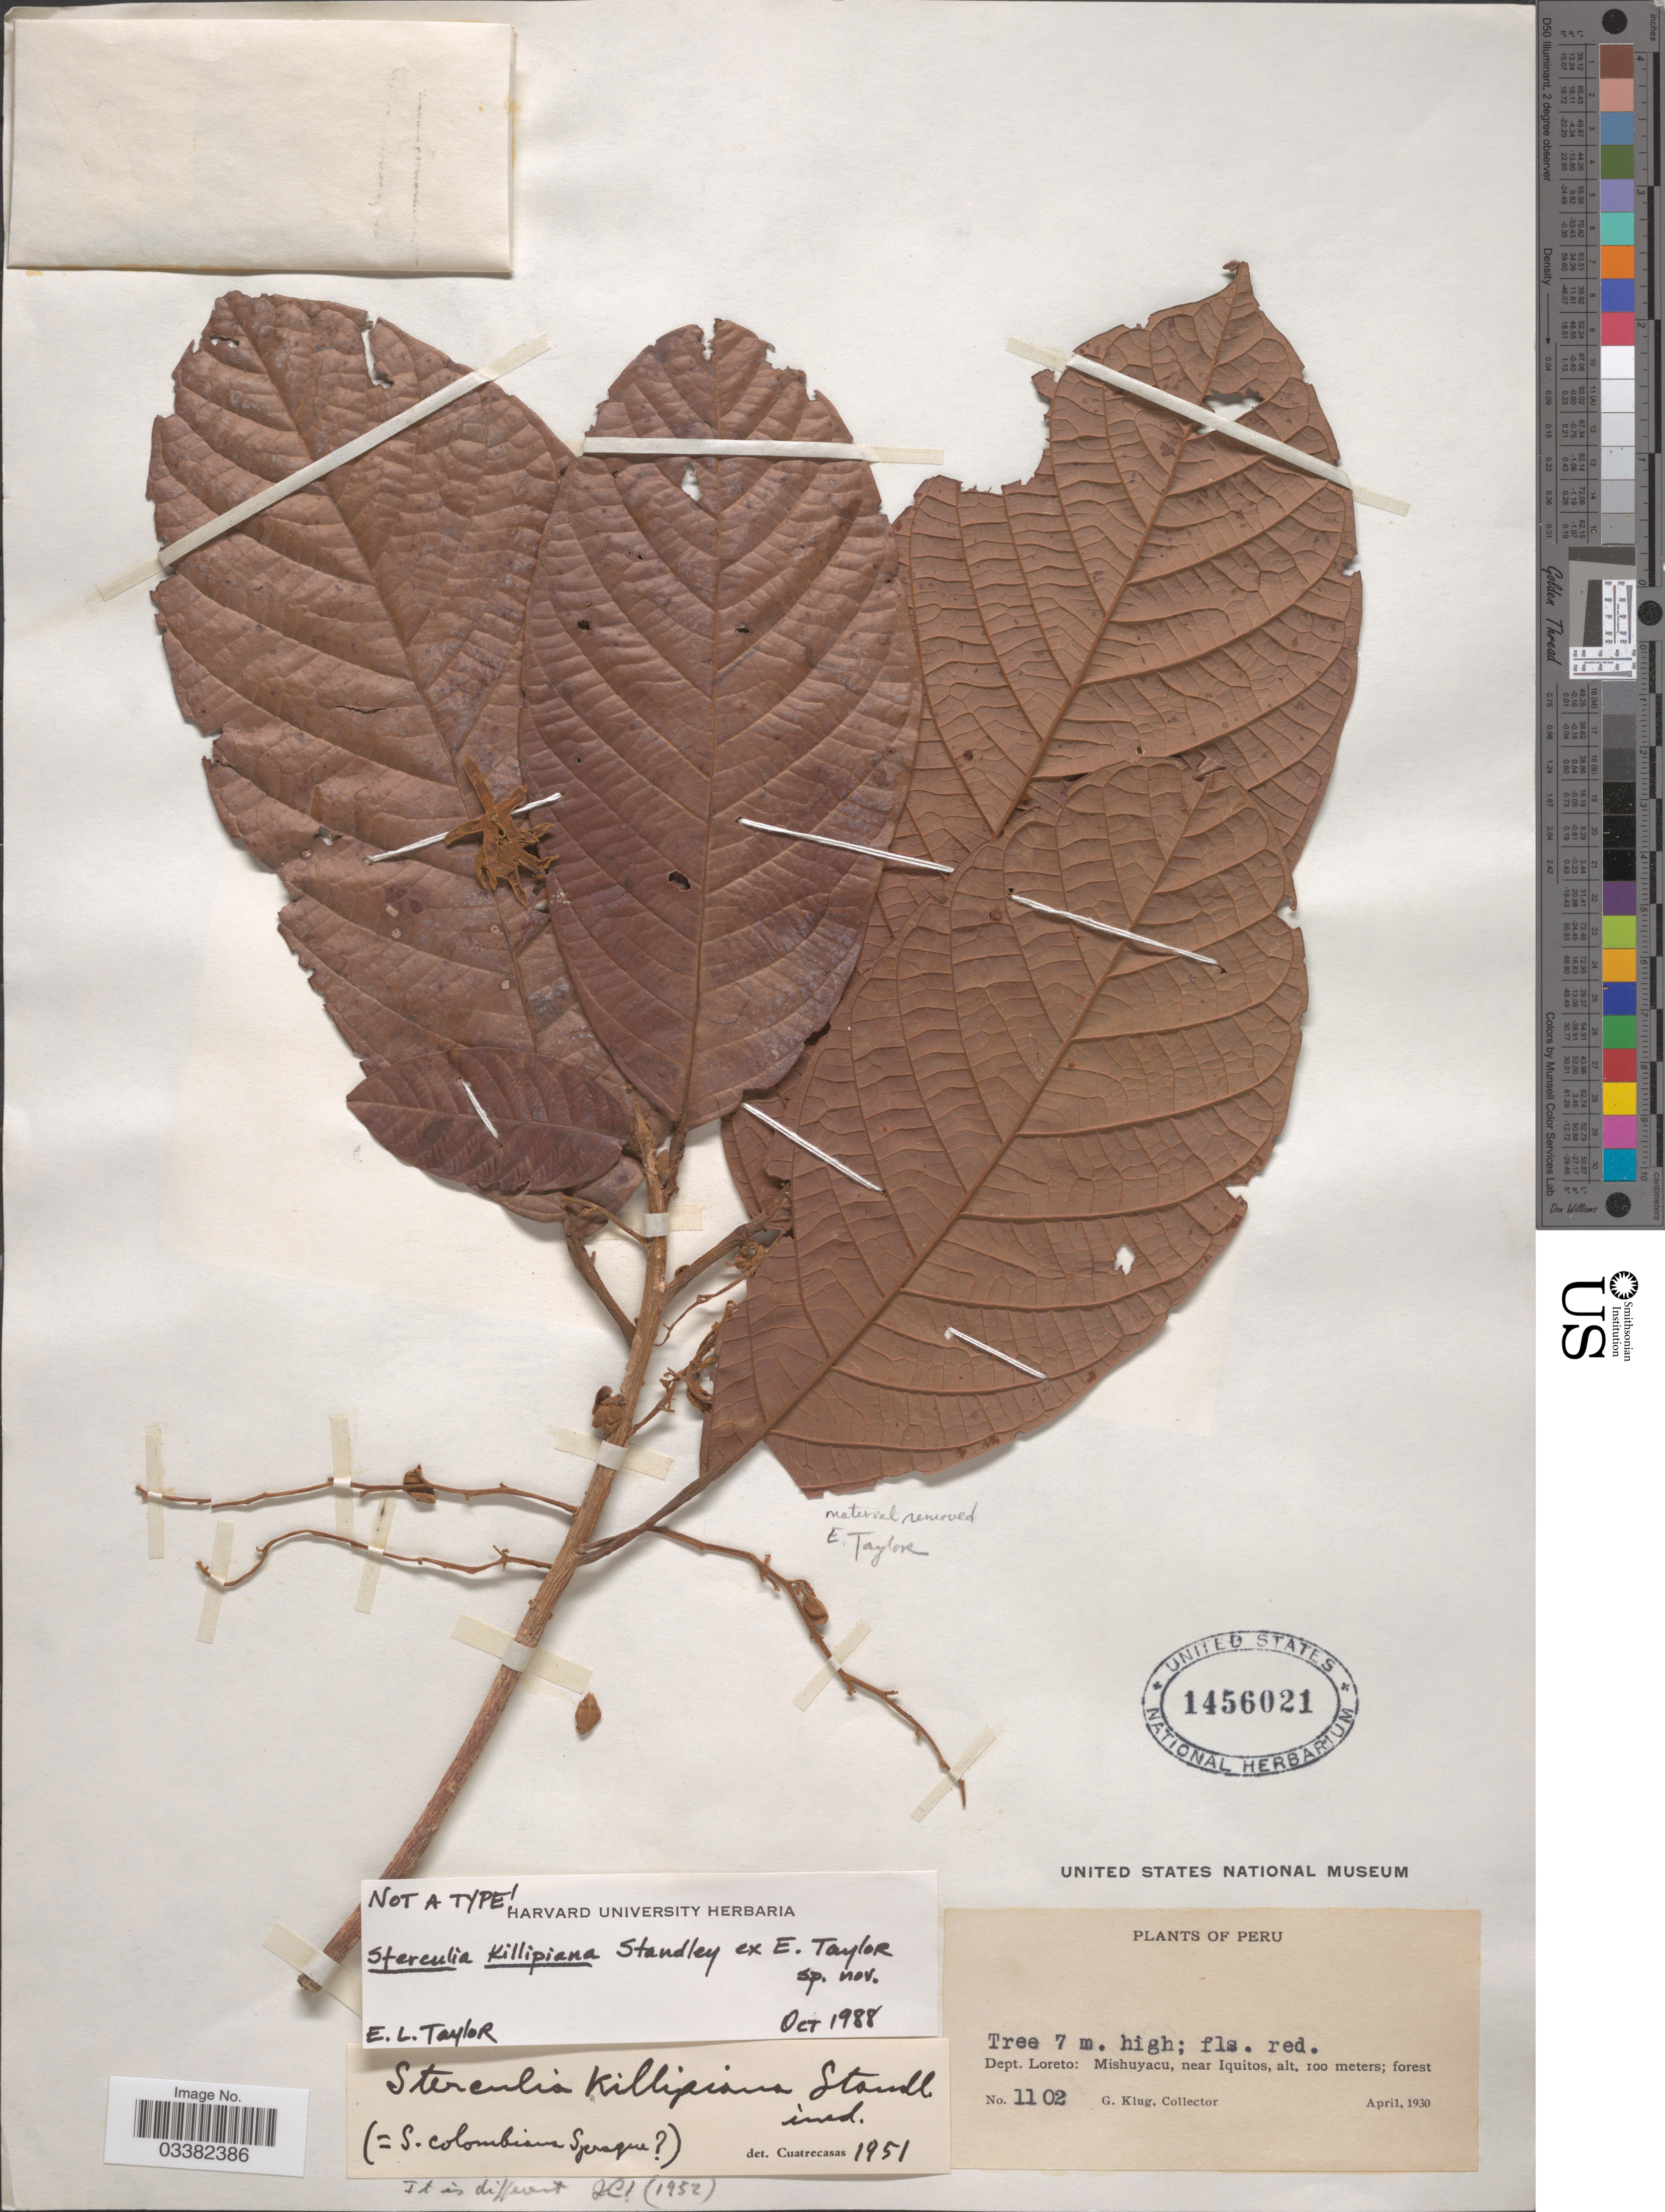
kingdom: Plantae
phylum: Tracheophyta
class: Magnoliopsida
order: Malvales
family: Malvaceae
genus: Sterculia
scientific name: Sterculia killipiana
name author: Standl. ex Colli-Silva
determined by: Dorr, Laurence J., Curator (BOT), Smithsonian Institution - National Museum of Natural History (UNITED STATES)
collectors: G. Klug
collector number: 1102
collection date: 1930-04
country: Peru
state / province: Loreto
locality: Dept. Loreto: Mishuyacu, near Iquitos.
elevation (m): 100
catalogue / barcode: US 1456021